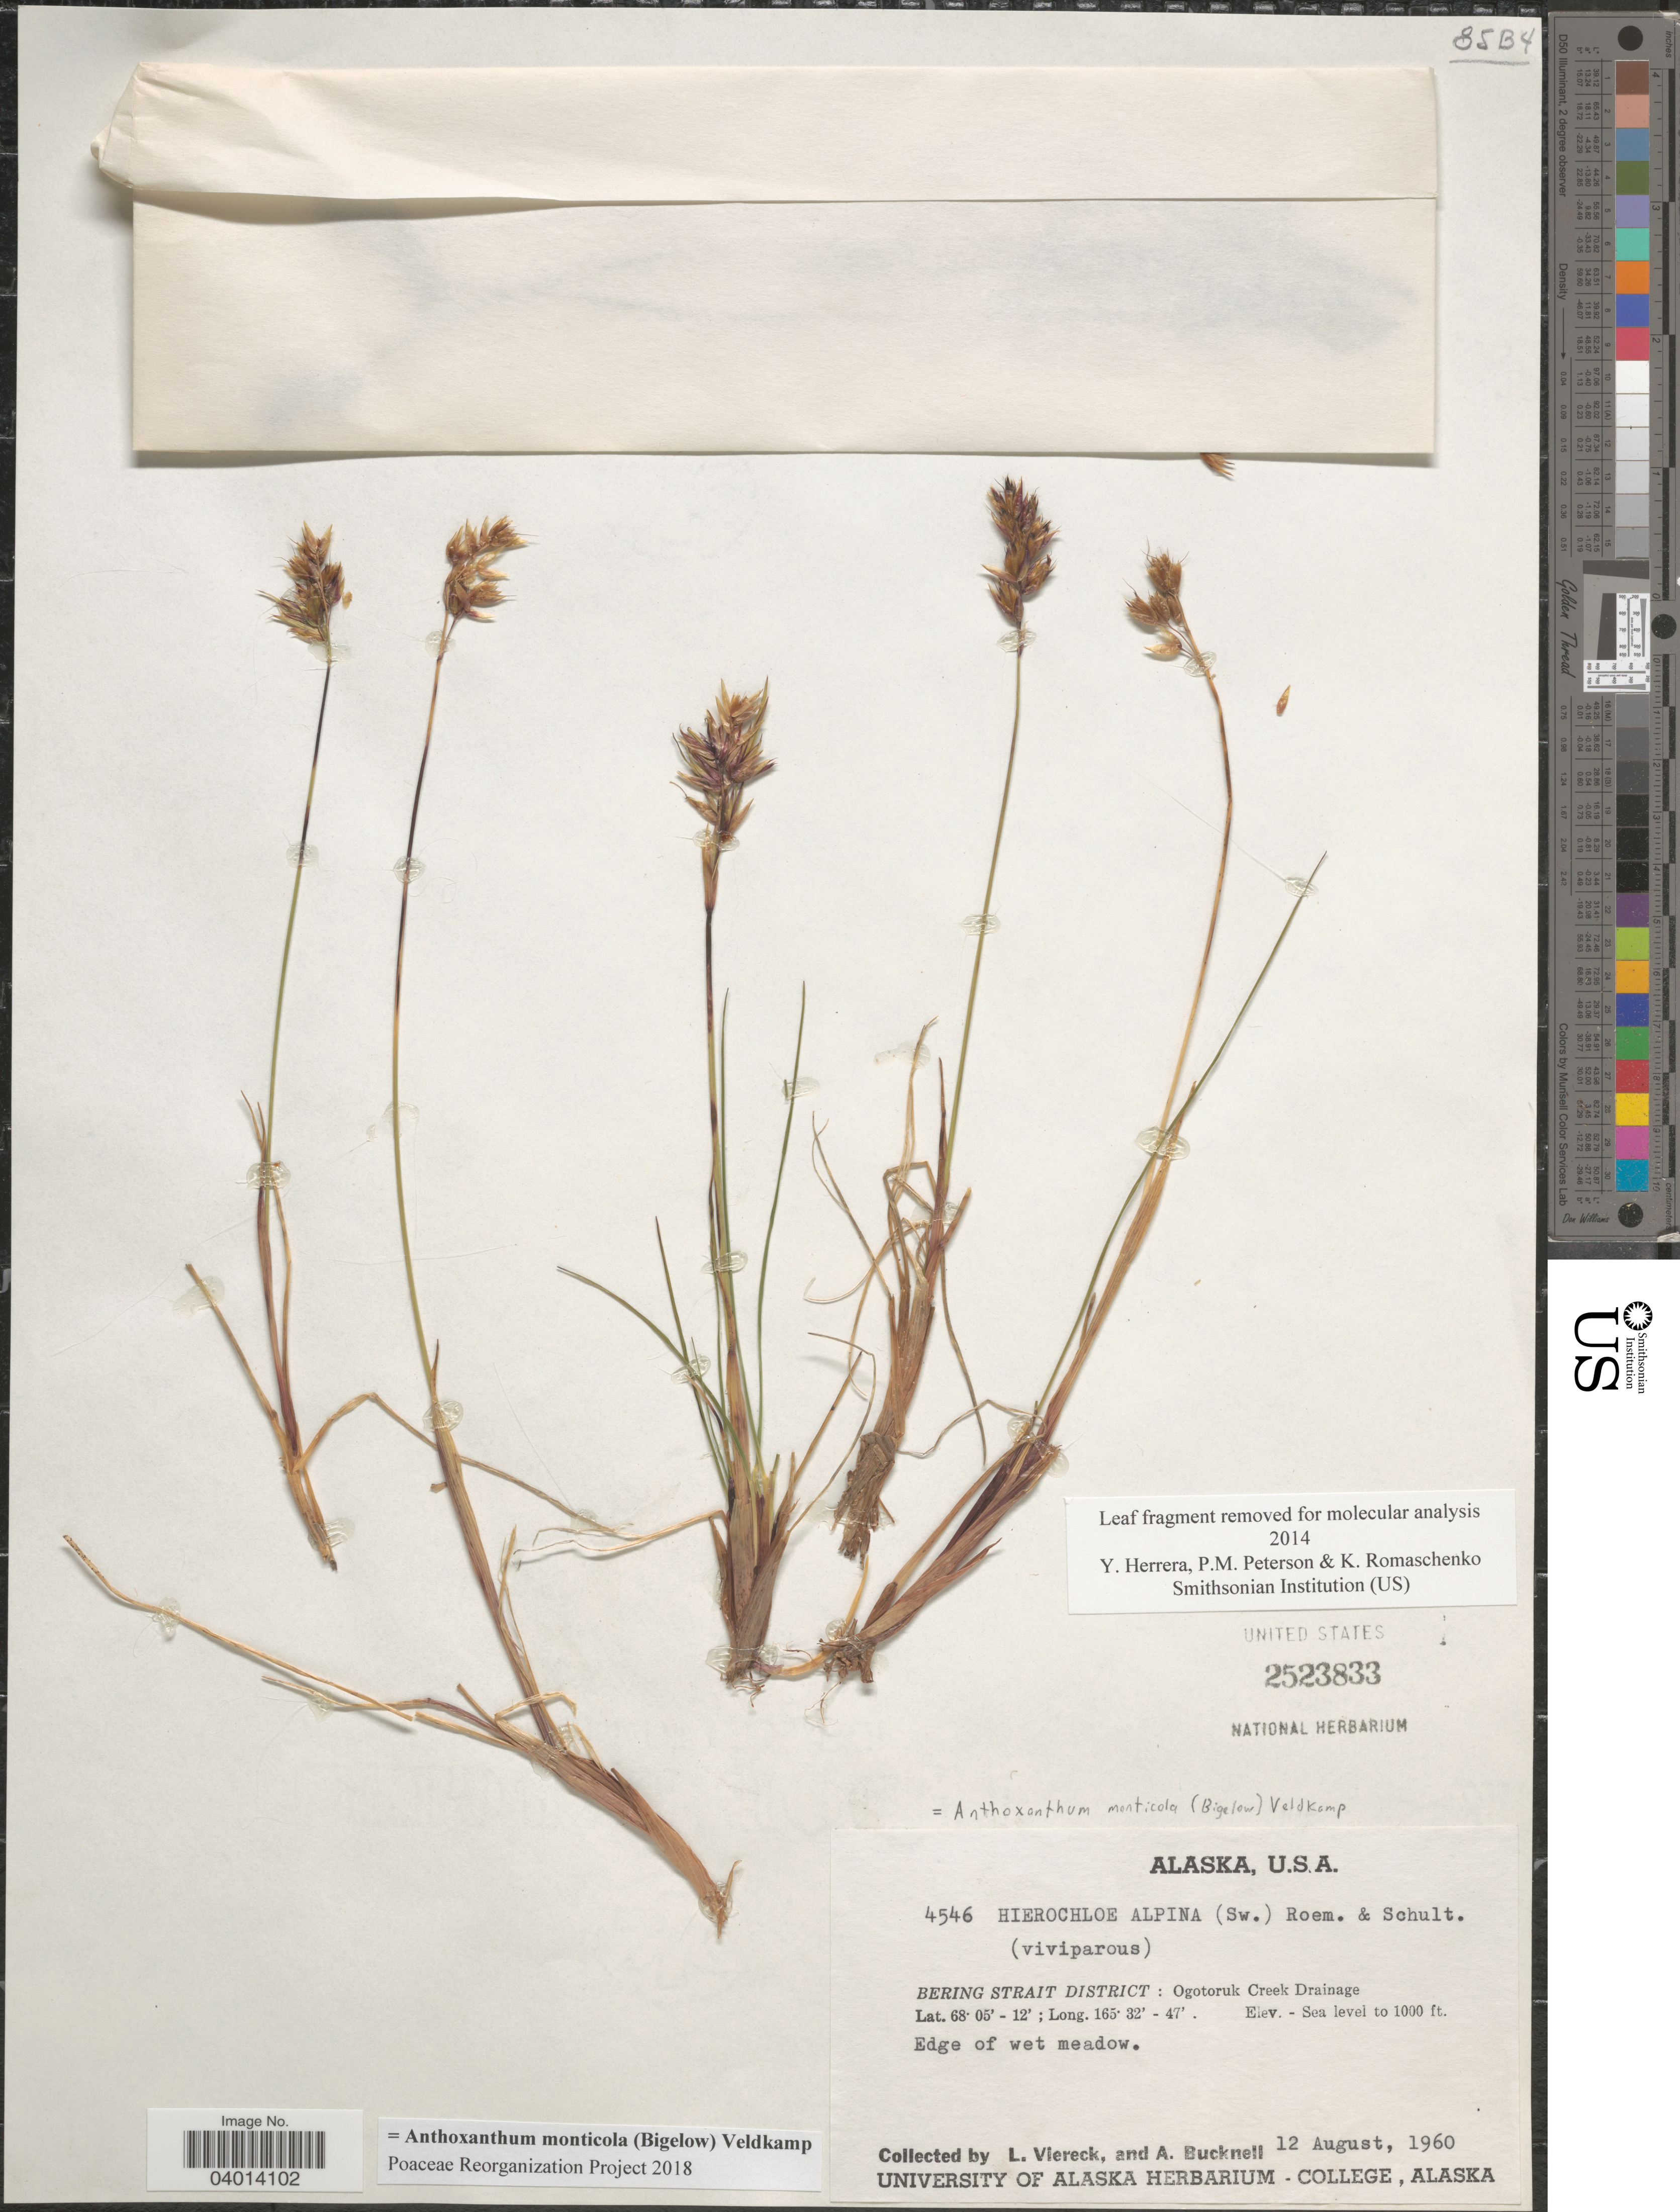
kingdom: Plantae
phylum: Tracheophyta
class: Liliopsida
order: Poales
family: Poaceae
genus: Anthoxanthum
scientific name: Anthoxanthum monticola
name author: (Bigelow) Veldkamp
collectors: L. Viereck & A. Bucknell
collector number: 4546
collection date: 1960-08-12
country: United States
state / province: Alaska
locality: Bering Strait District: Ogotoruk Creek Drainage.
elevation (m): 0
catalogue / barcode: US 2523833